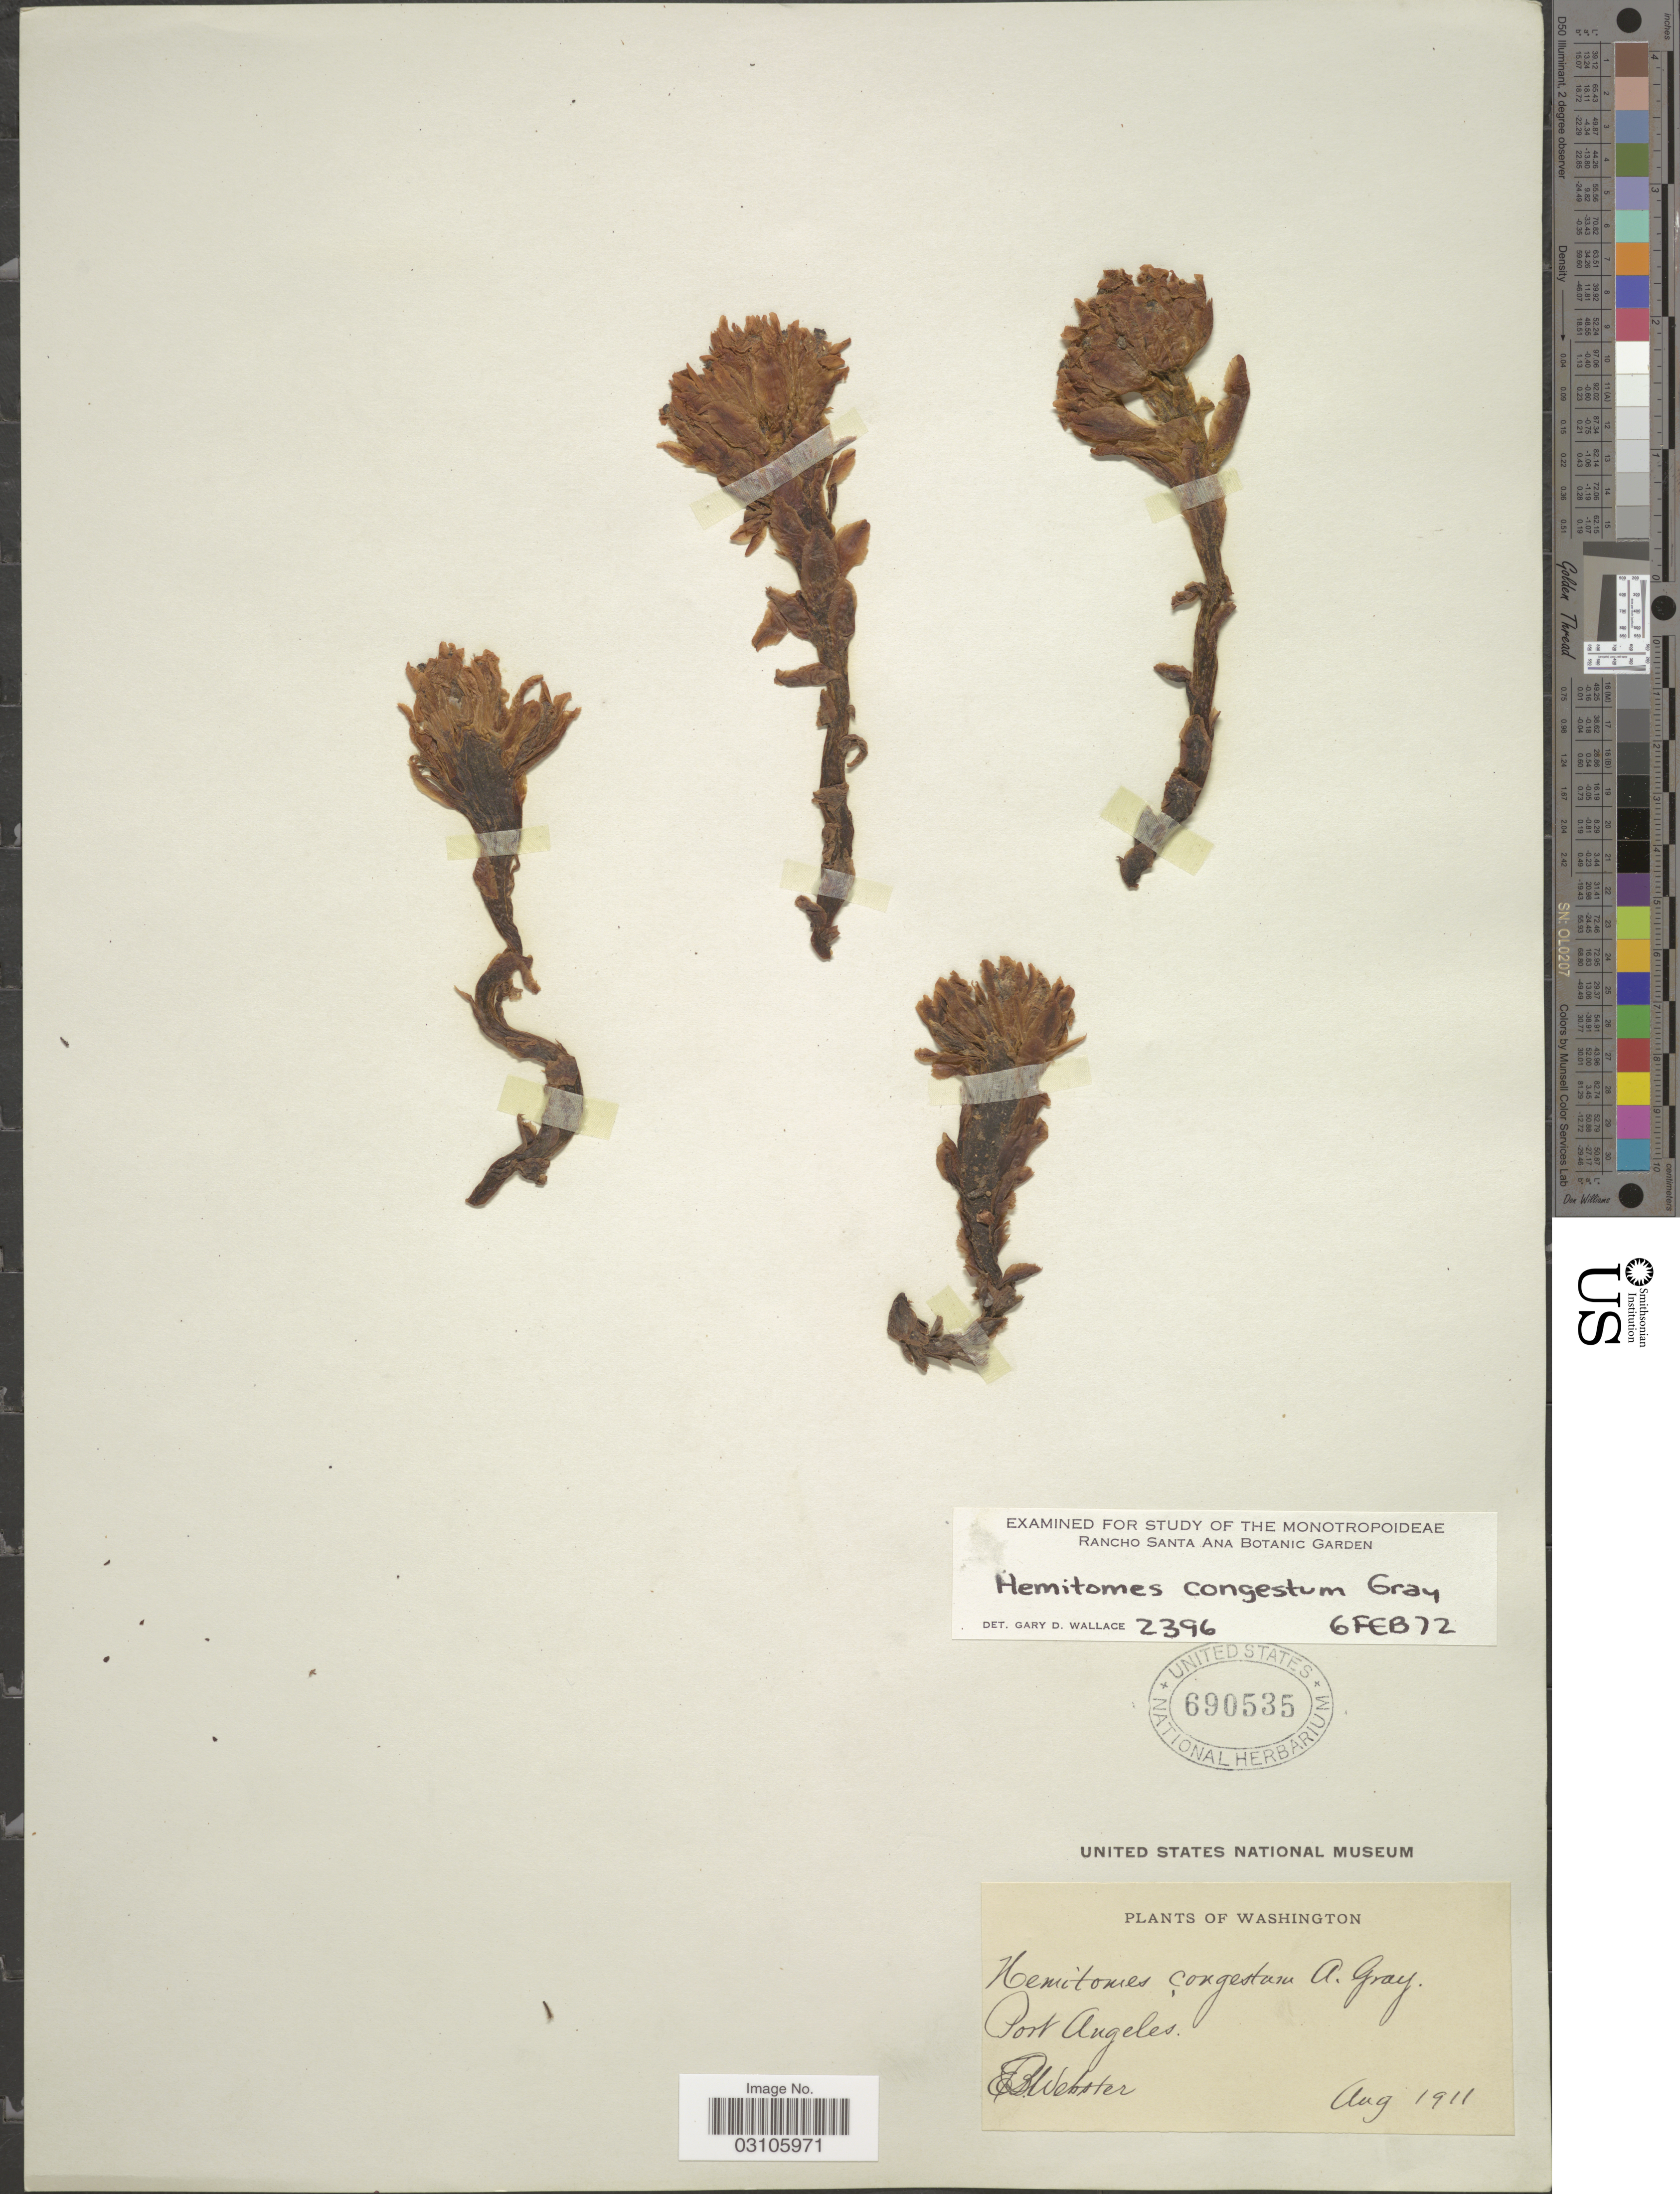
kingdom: Plantae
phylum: Tracheophyta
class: Magnoliopsida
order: Ericales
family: Ericaceae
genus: Newberrya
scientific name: Newberrya congesta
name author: Torr.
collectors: E. B. Webster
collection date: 1911-08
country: United States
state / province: Washington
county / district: Clallam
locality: Port Angeles.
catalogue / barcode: US 690535